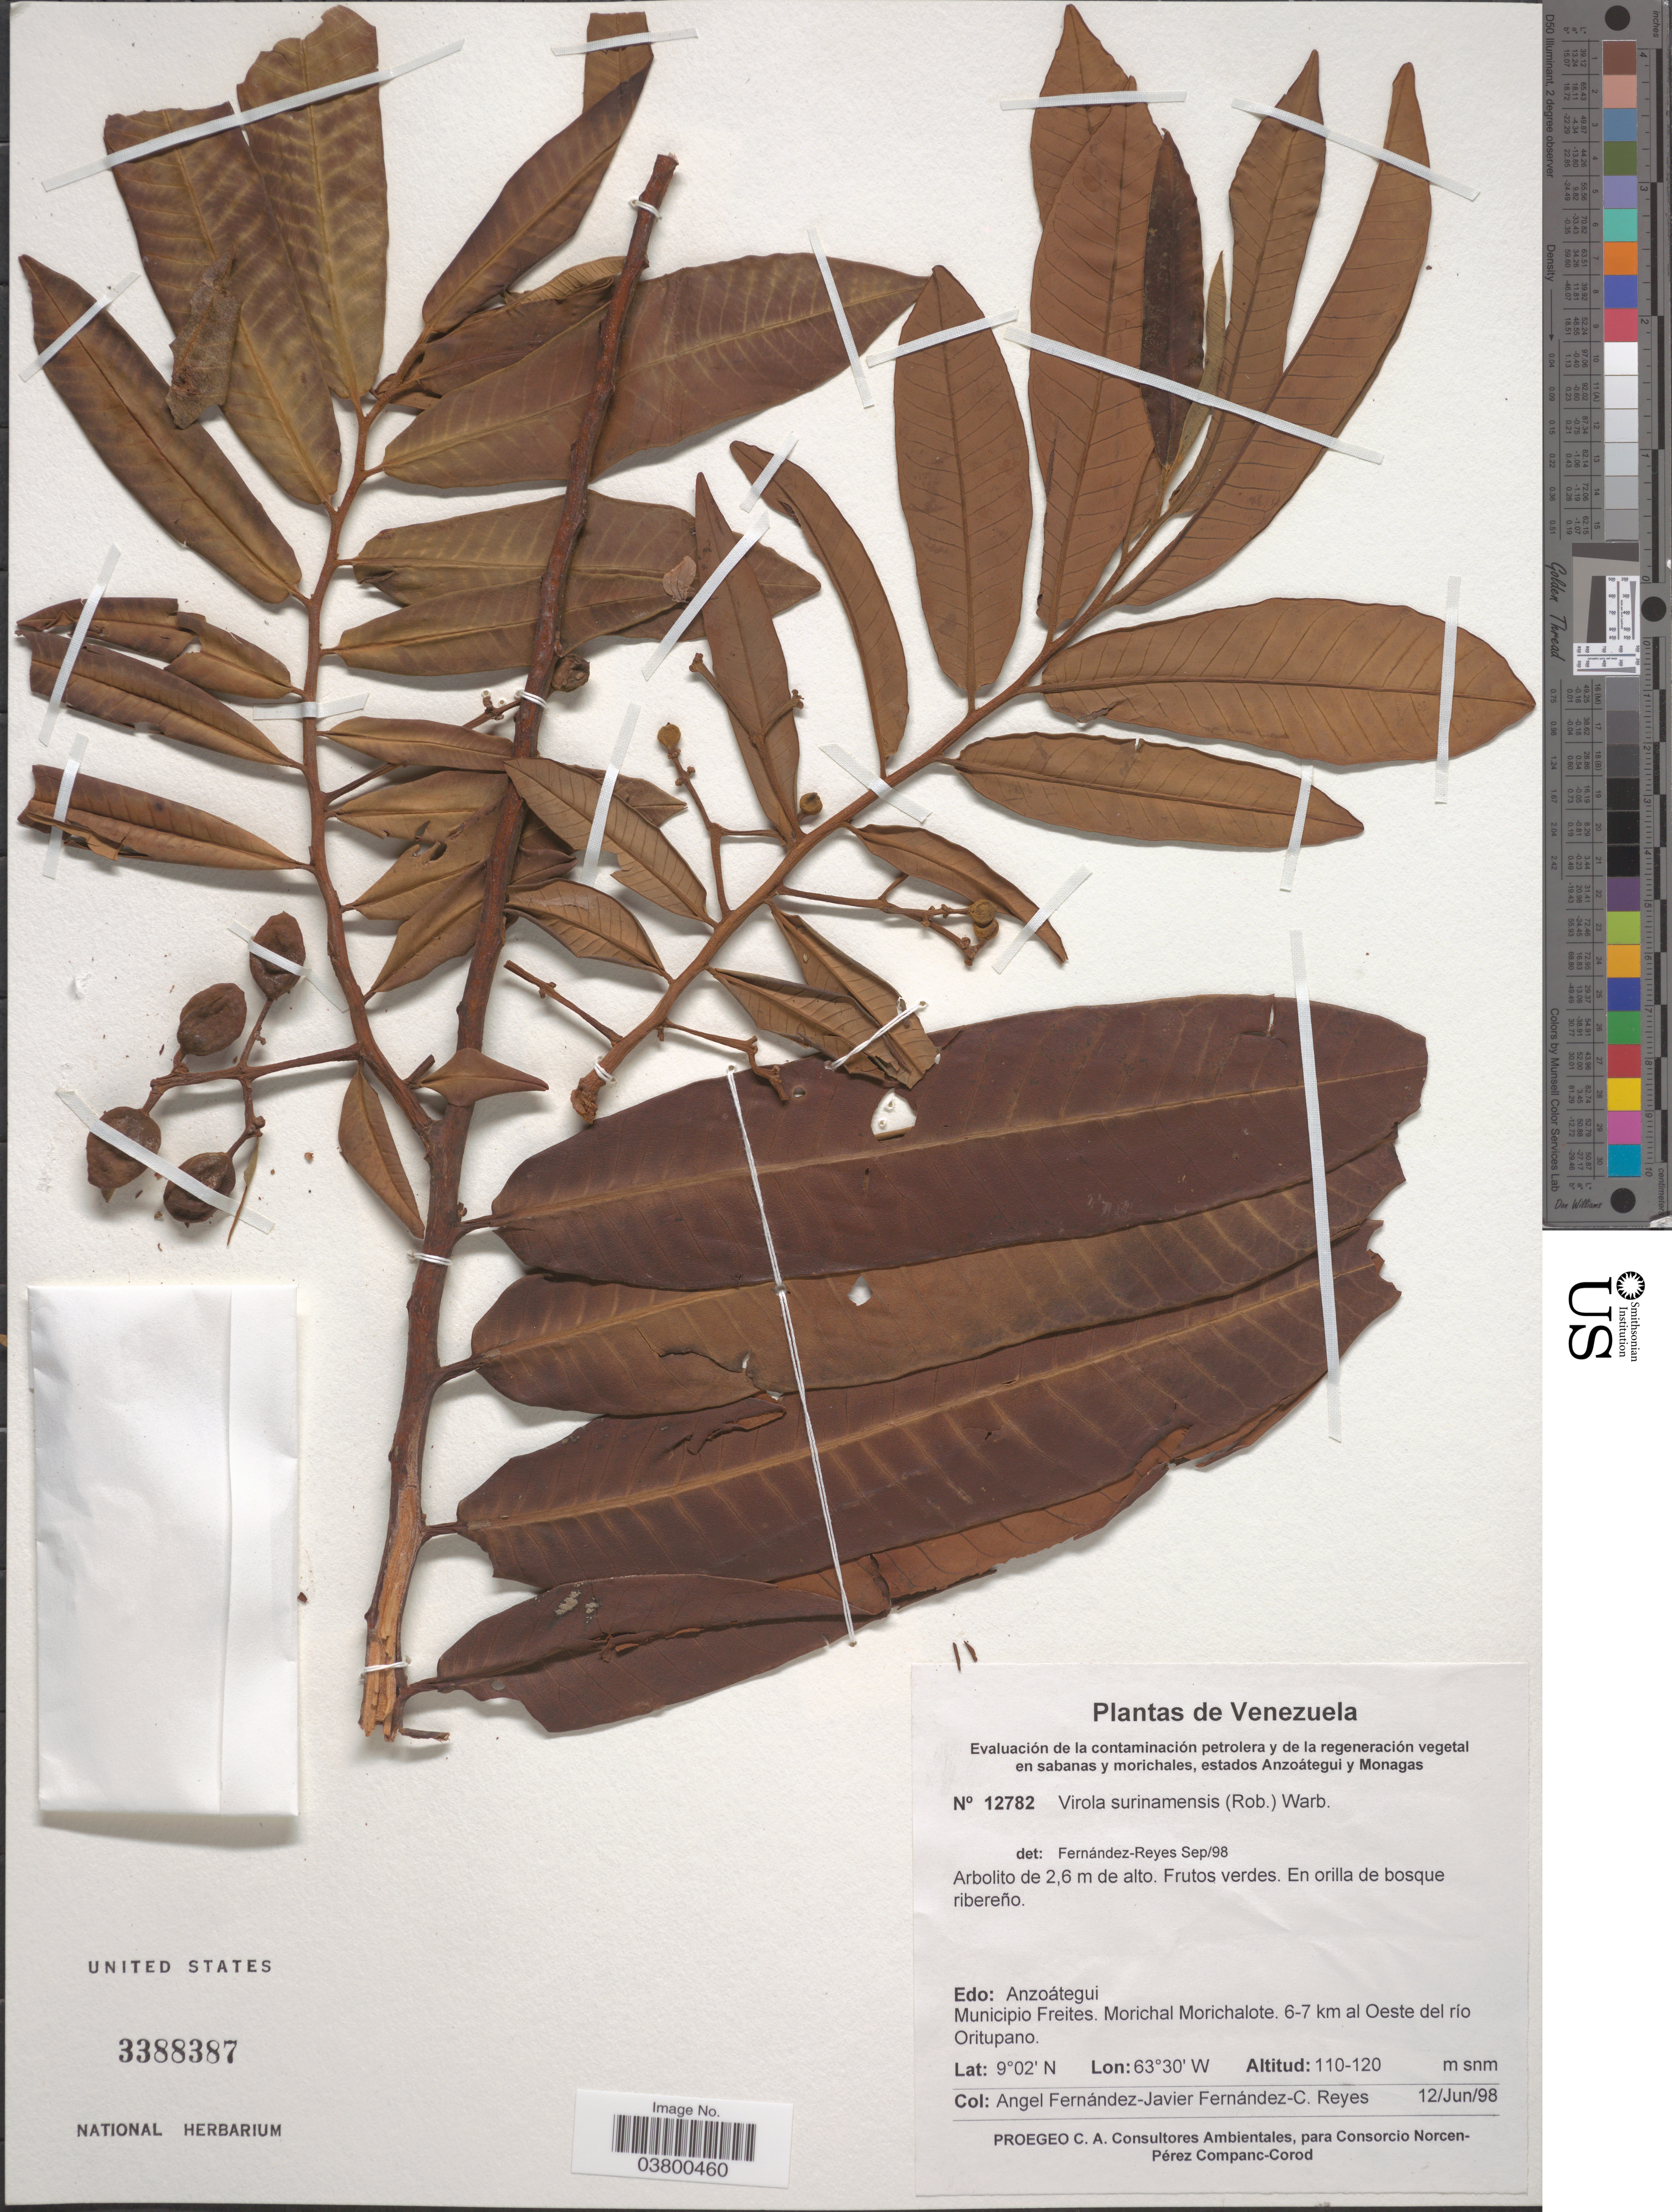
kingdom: Plantae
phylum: Tracheophyta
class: Magnoliopsida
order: Magnoliales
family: Myristicaceae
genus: Virola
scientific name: Virola surinamensis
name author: (Rol.) Warb.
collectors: Á. Fernández, J. Fernández & C. Reyes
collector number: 12782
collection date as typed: Transcribed d/m/y: 12/6/98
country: Venezuela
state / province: Anzoategui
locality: Municipio Freites. Morichal Morichalote. 6-7 km al Oeste del río Oritupano.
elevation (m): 110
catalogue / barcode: US 3388387